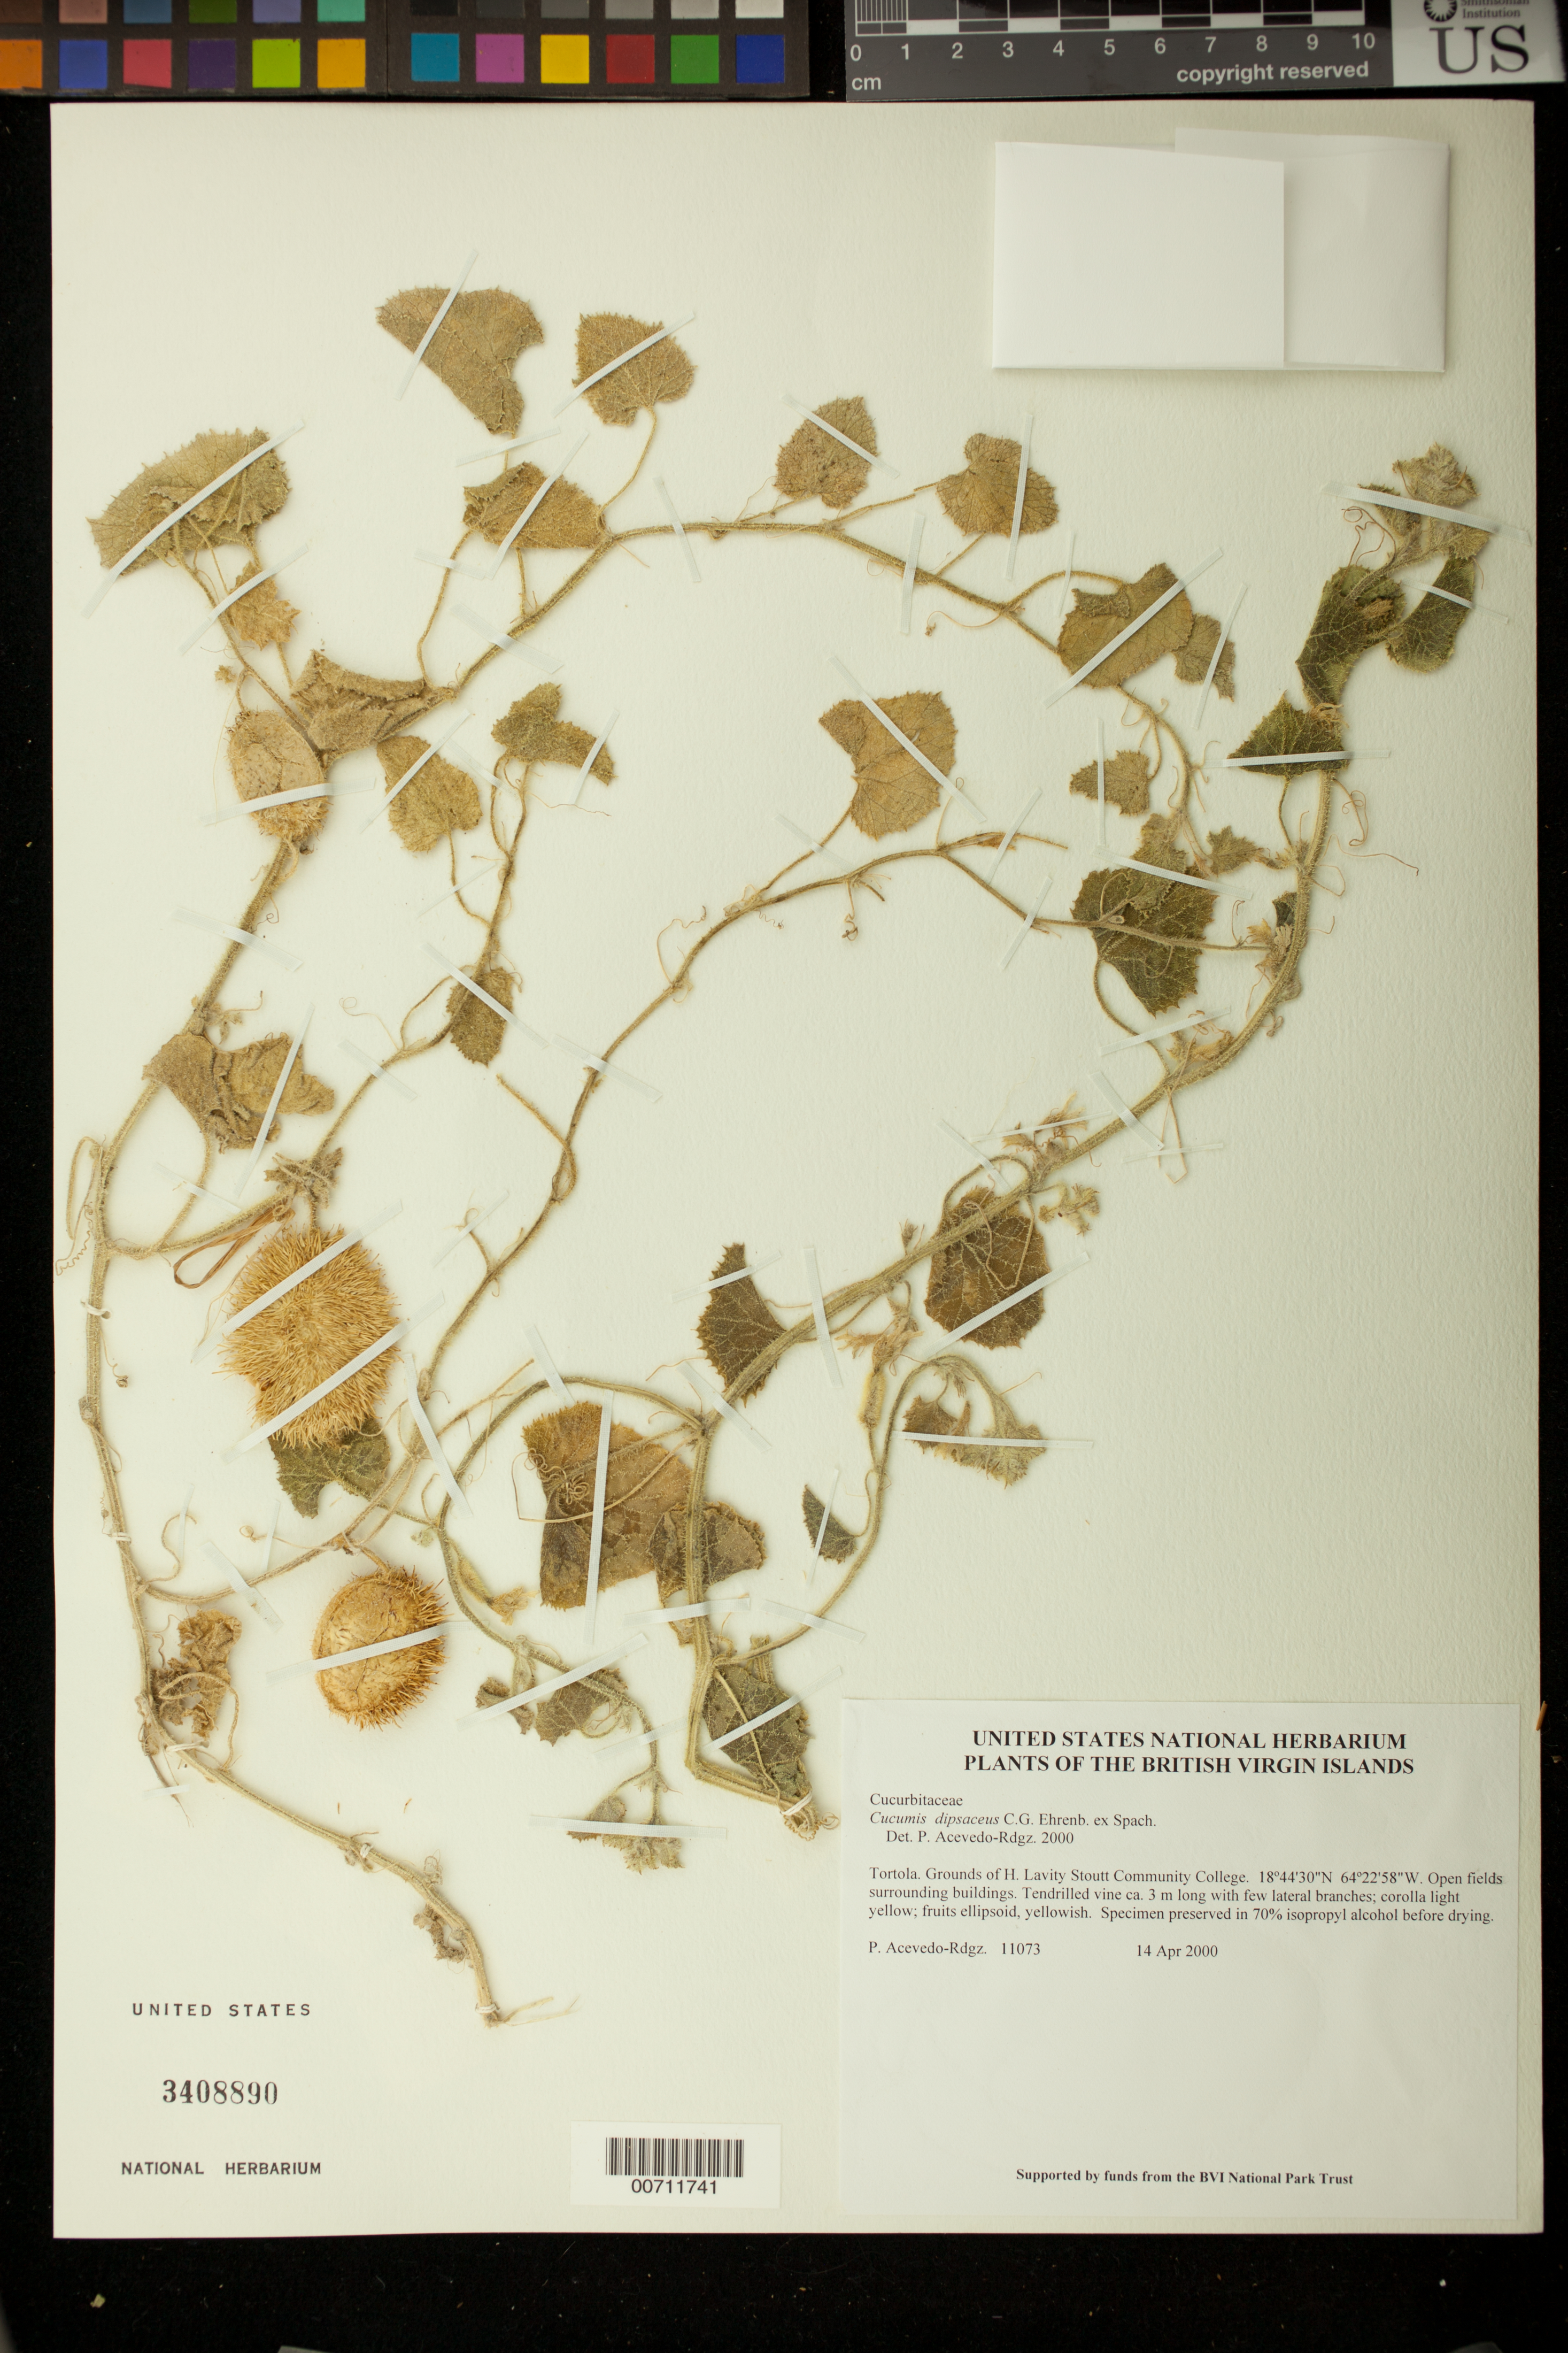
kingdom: Plantae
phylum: Tracheophyta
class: Magnoliopsida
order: Cucurbitales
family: Cucurbitaceae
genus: Cucumis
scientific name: Cucumis dipsaceus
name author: Ehrenb. ex Spach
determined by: Acevedo-Rodríguez, P., (BOT), Smithsonian Institution - National Museum of Natural History (UNITED STATES)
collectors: P. Acevedo-Rodr.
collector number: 11073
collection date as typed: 14 Apr 2000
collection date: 2000-04-14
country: British Virgin Islands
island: Tortola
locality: Grounds of H. Lavity Stoutt Community College.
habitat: Open fields surrounding buildings.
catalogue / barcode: US 3408890